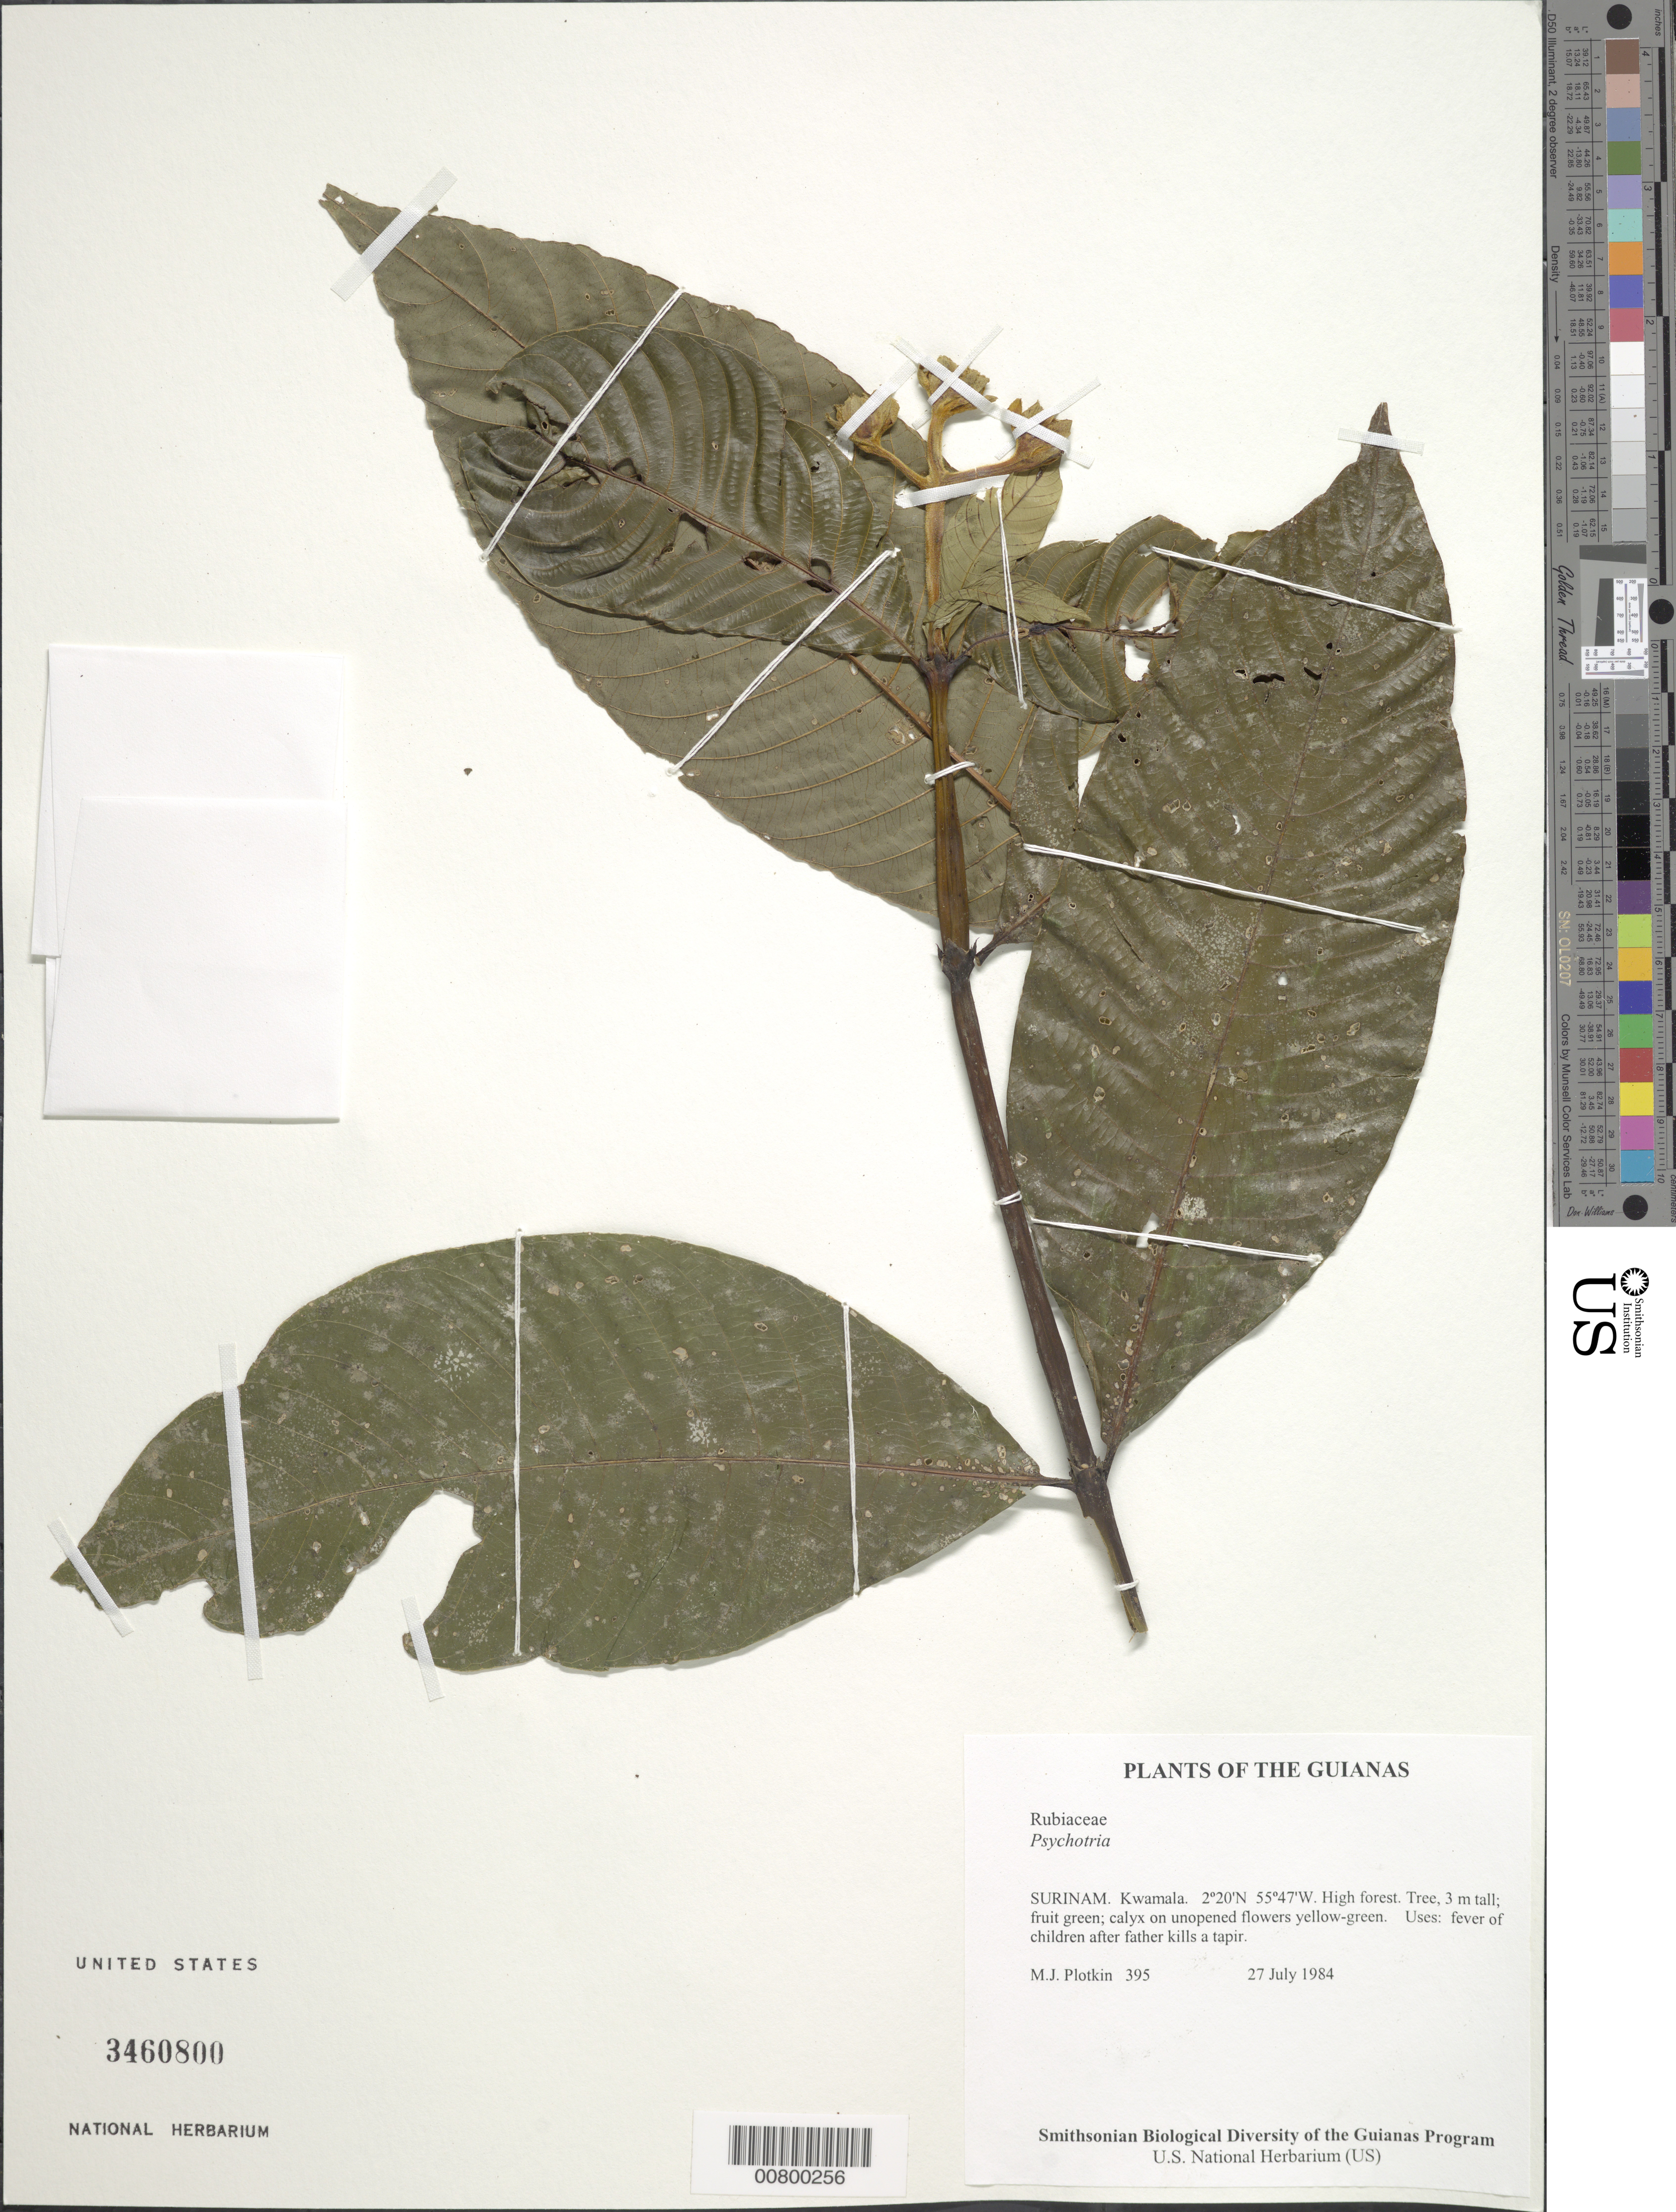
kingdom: Plantae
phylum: Tracheophyta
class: Magnoliopsida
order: Gentianales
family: Rubiaceae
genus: Psychotria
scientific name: Psychotria sp.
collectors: M. Plotkin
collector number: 395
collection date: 1984-07-27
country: Suriname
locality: Guianas. Surinam. Kwamala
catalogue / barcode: US 3460800